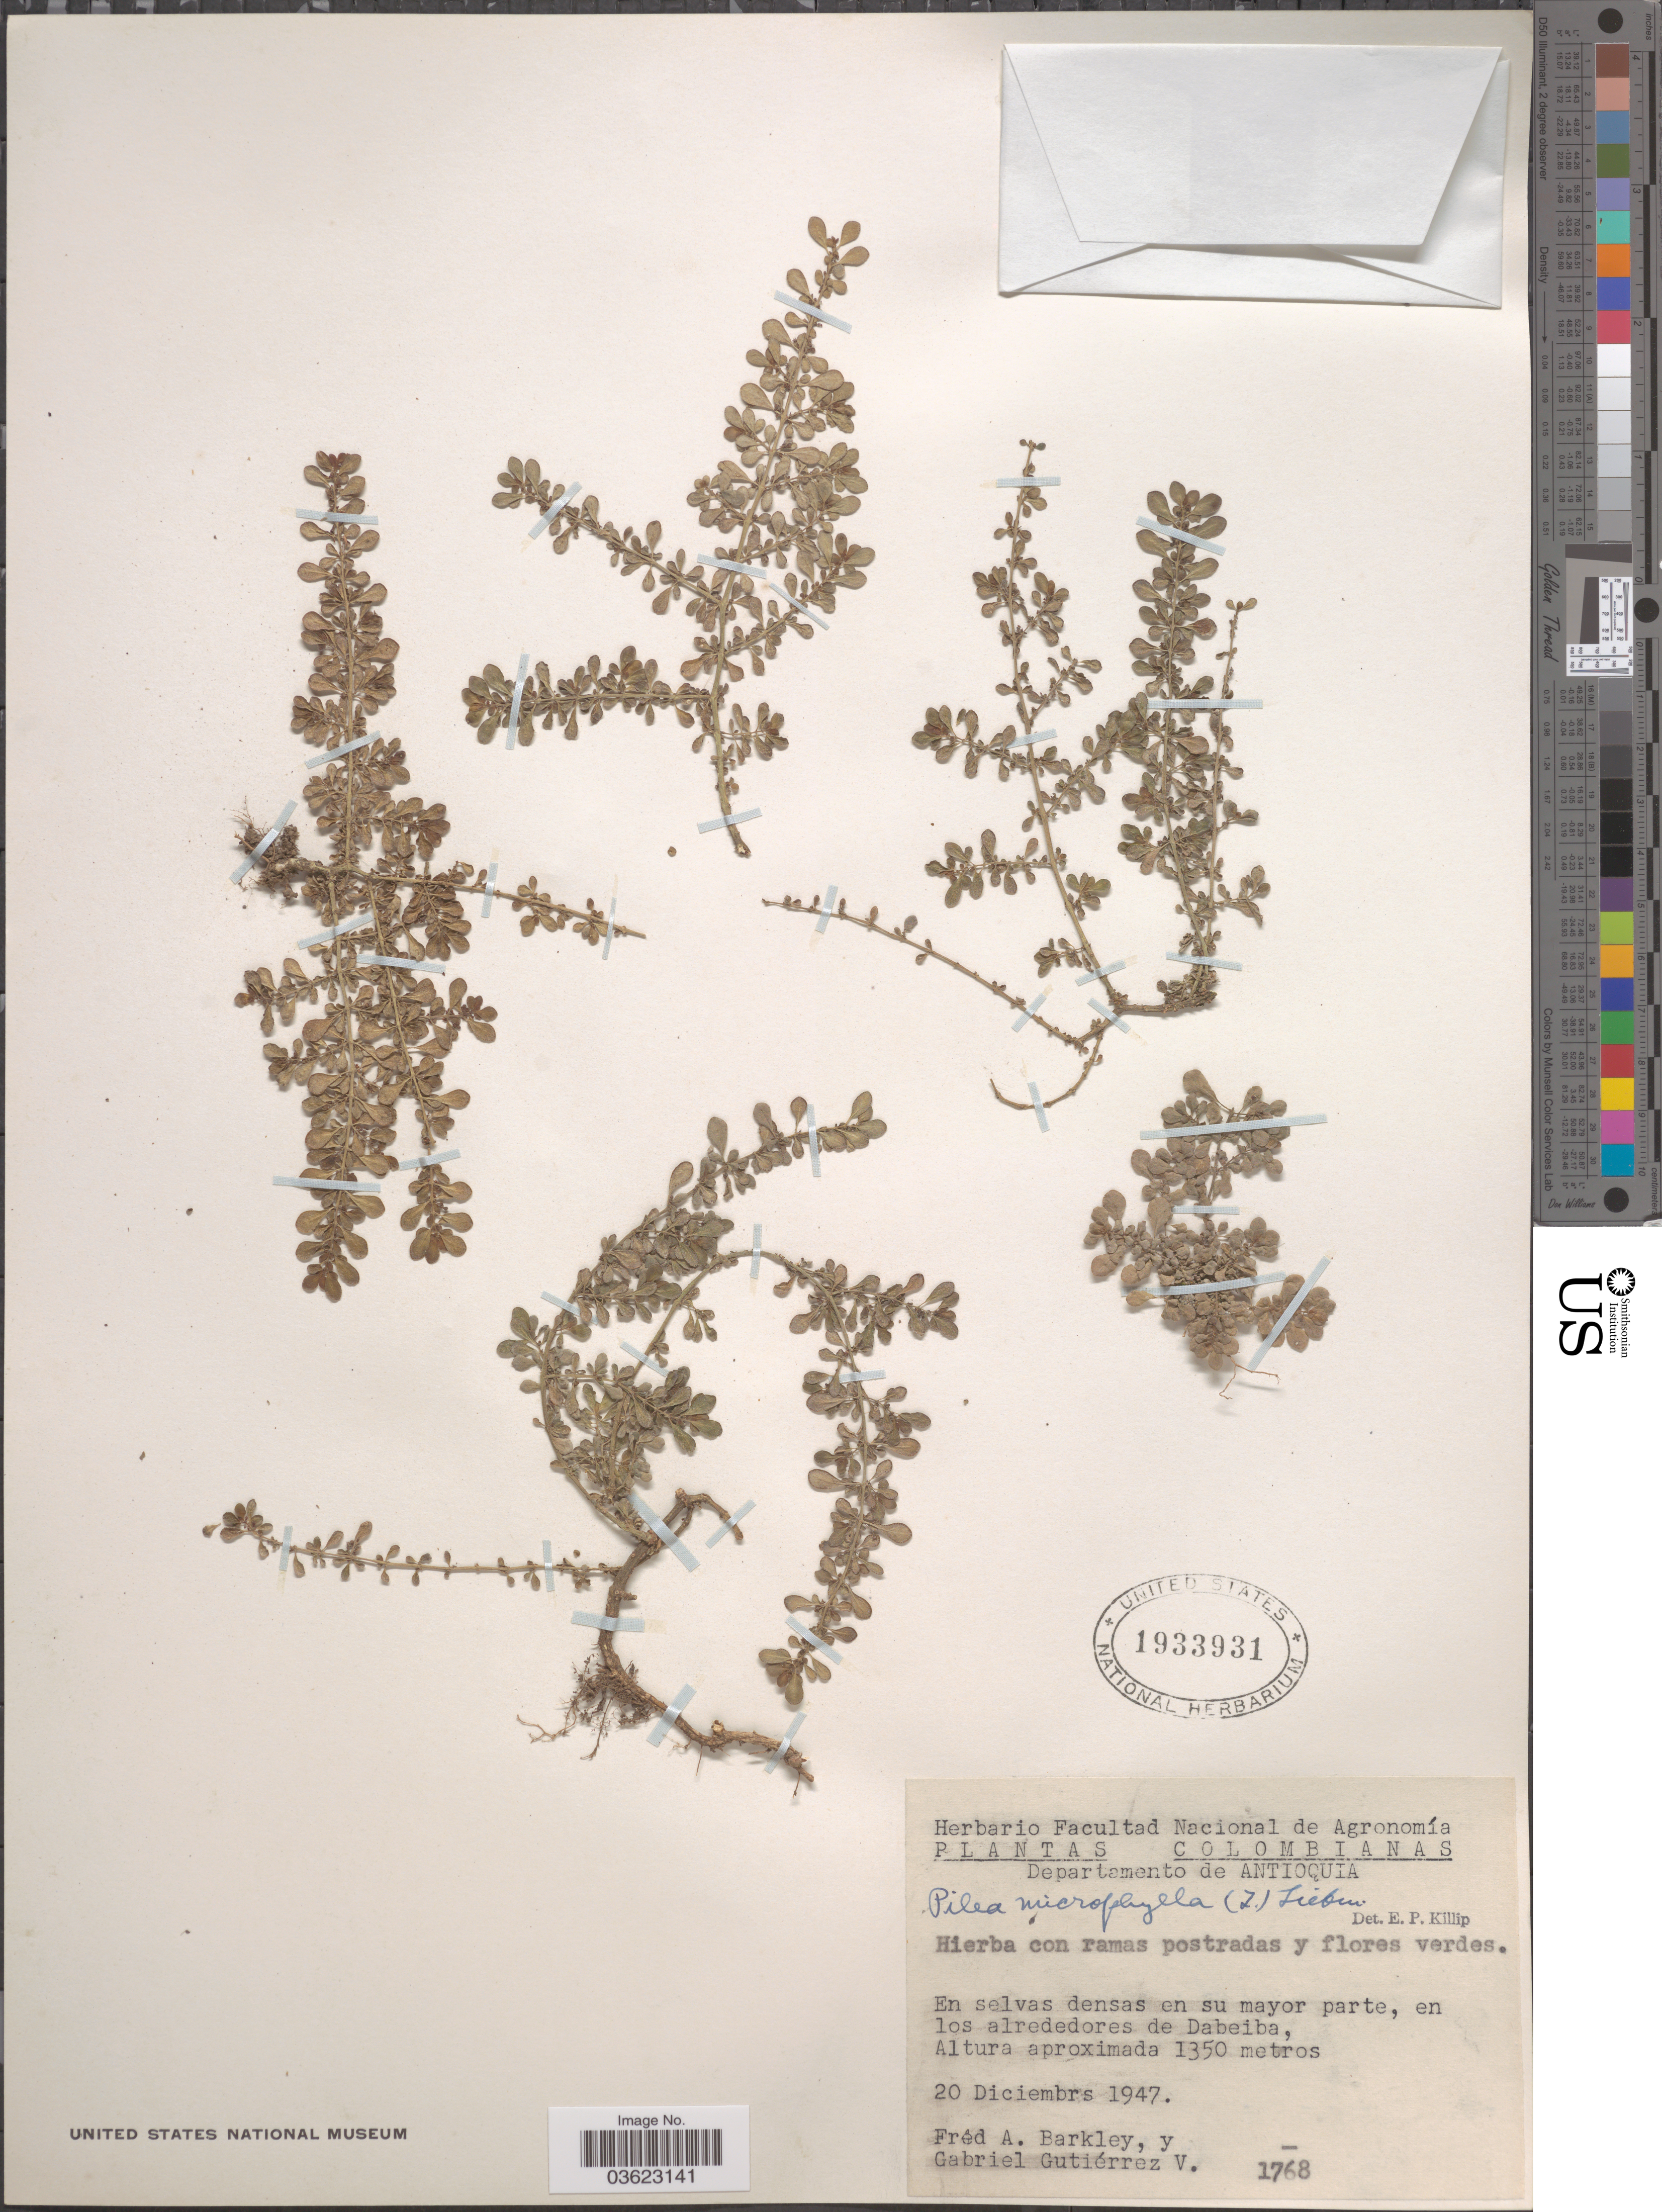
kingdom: Plantae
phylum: Tracheophyta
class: Magnoliopsida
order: Rosales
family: Urticaceae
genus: Pilea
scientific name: Pilea microphylla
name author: (L.) Liebm.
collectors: F. A. Barkley & G. Gutiérrez V.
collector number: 1768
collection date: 1947-12-20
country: Colombia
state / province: Antioquia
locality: Departamento de Antioquia. En los alrededores de Dabeiba.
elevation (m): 1350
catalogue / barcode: US 1933931